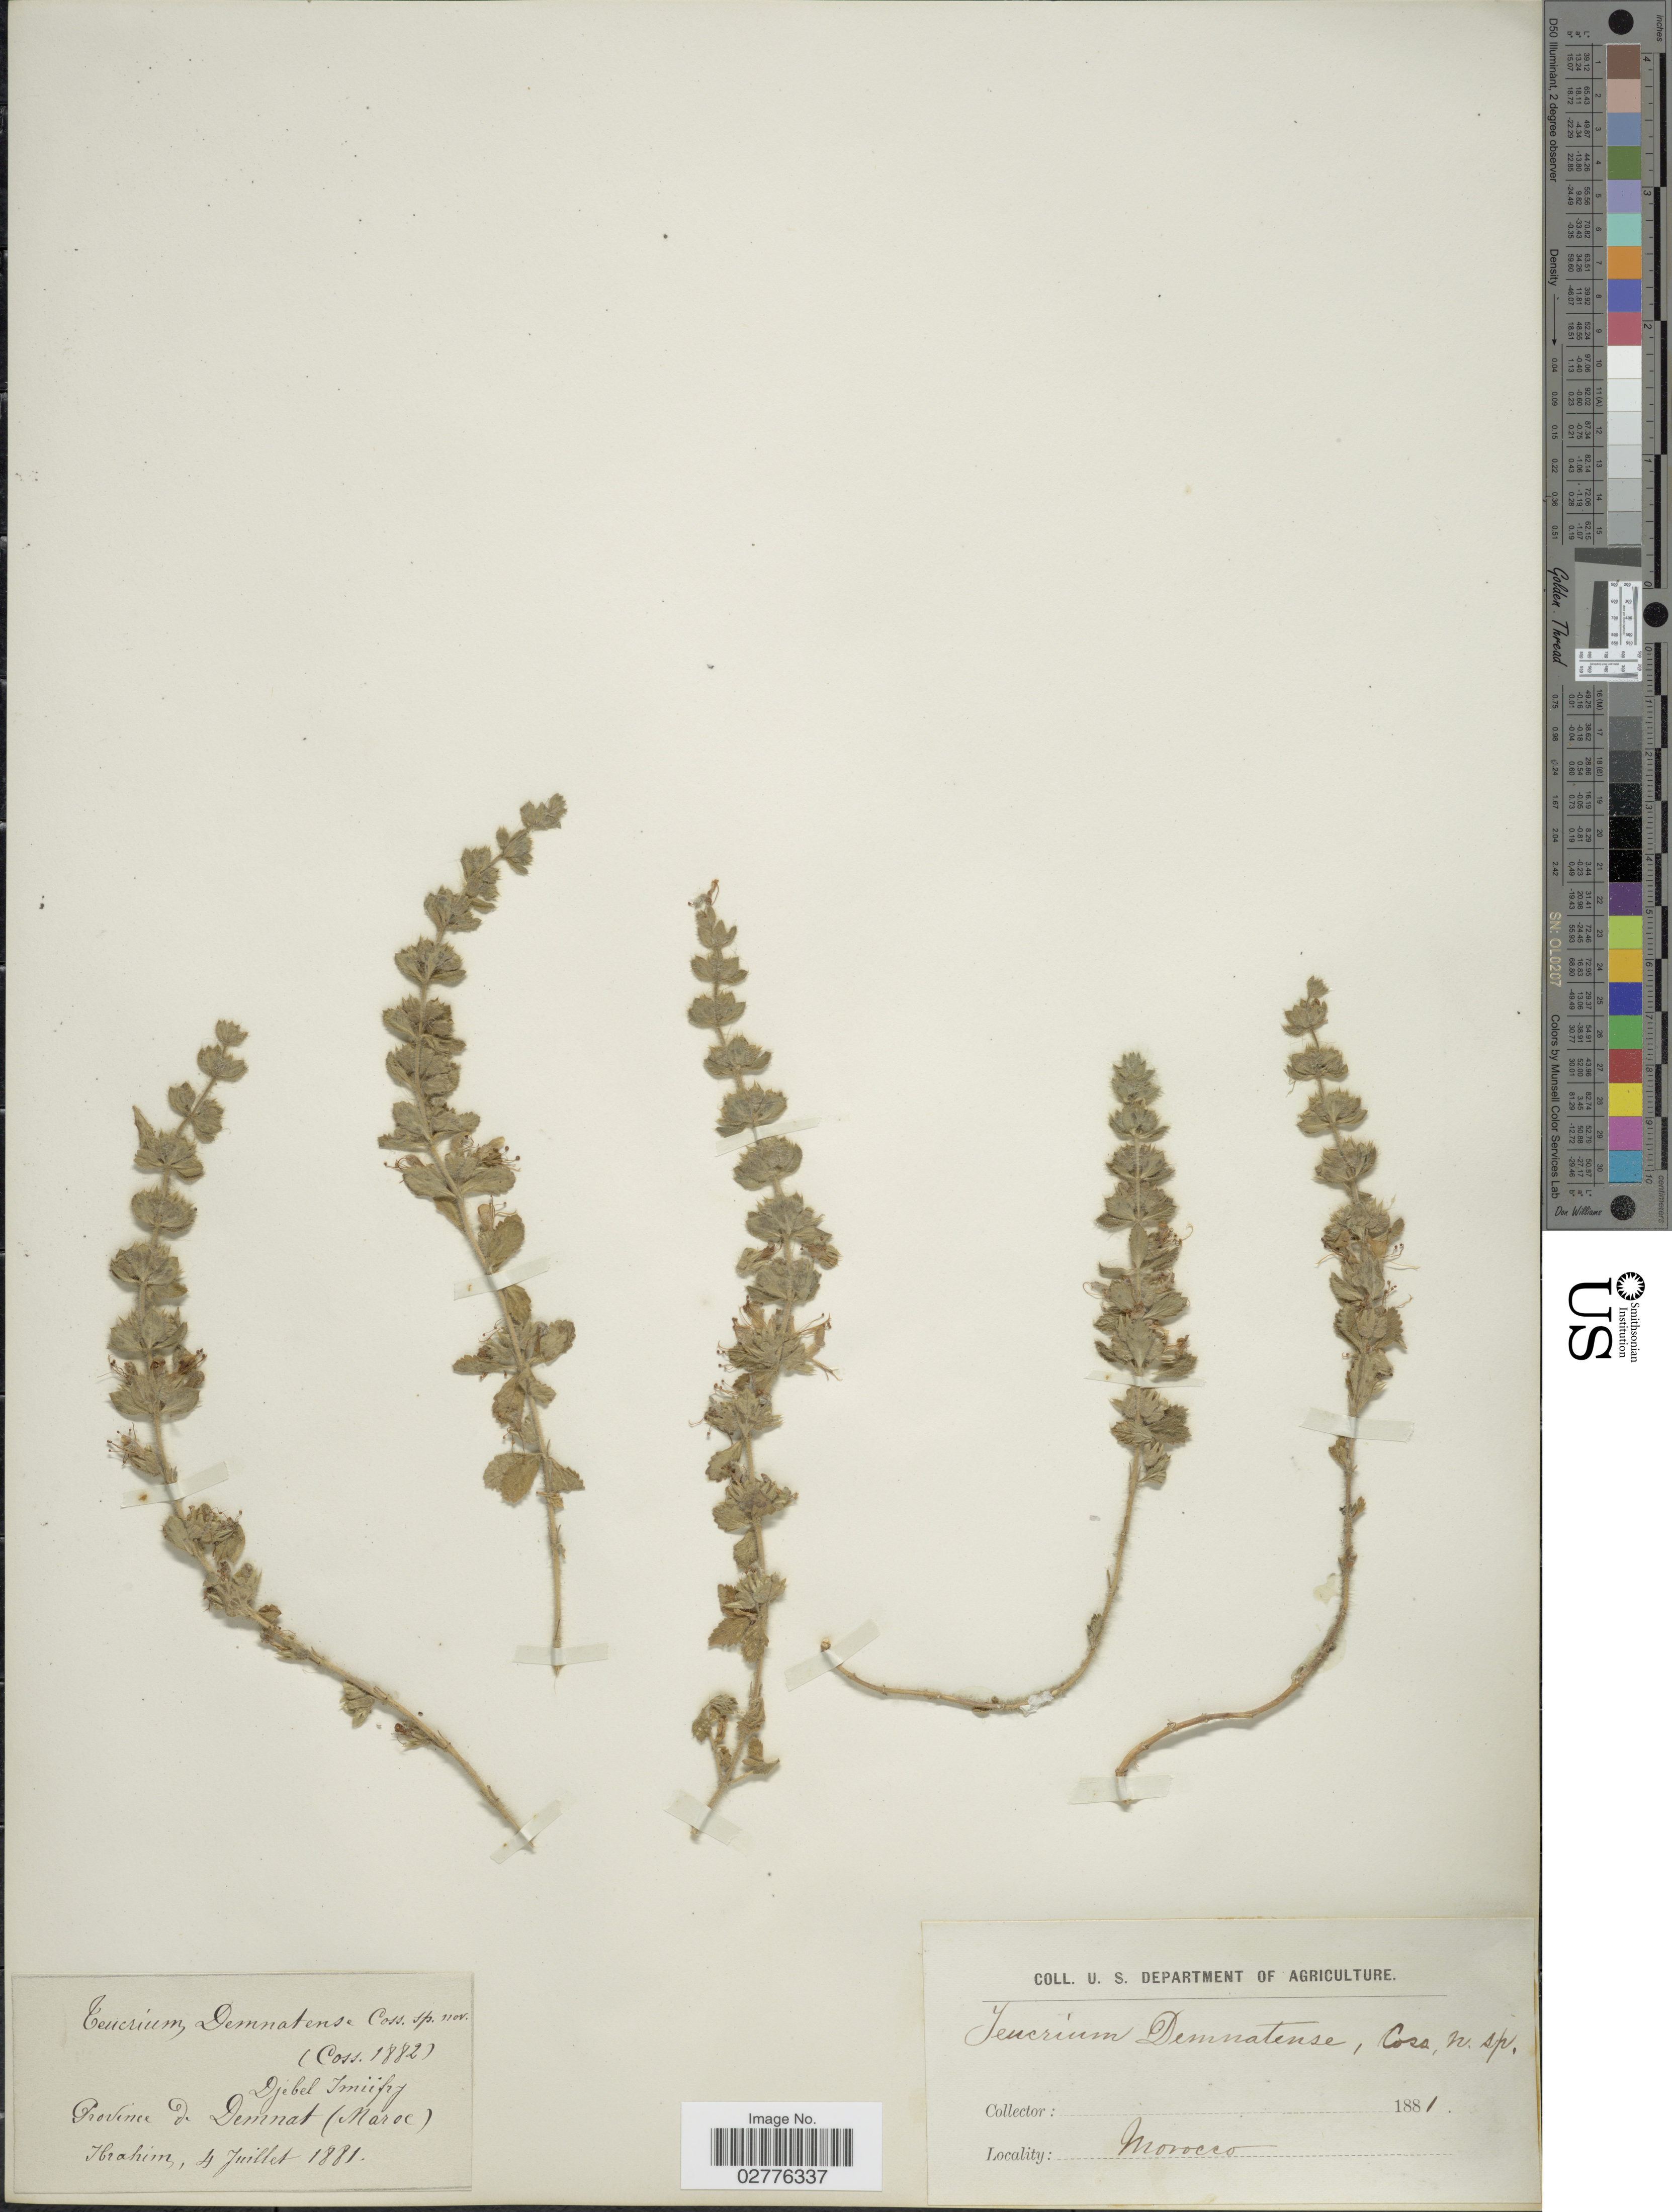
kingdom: Plantae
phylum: Tracheophyta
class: Magnoliopsida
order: Lamiales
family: Lamiaceae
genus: Teucrium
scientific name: Teucrium demnatense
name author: Coss. ex Batt.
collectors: -. Ibrahim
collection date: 1881-07-04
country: Morocco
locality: Djebel Imiifry [interpreted], Province de Demnat (Maroc)